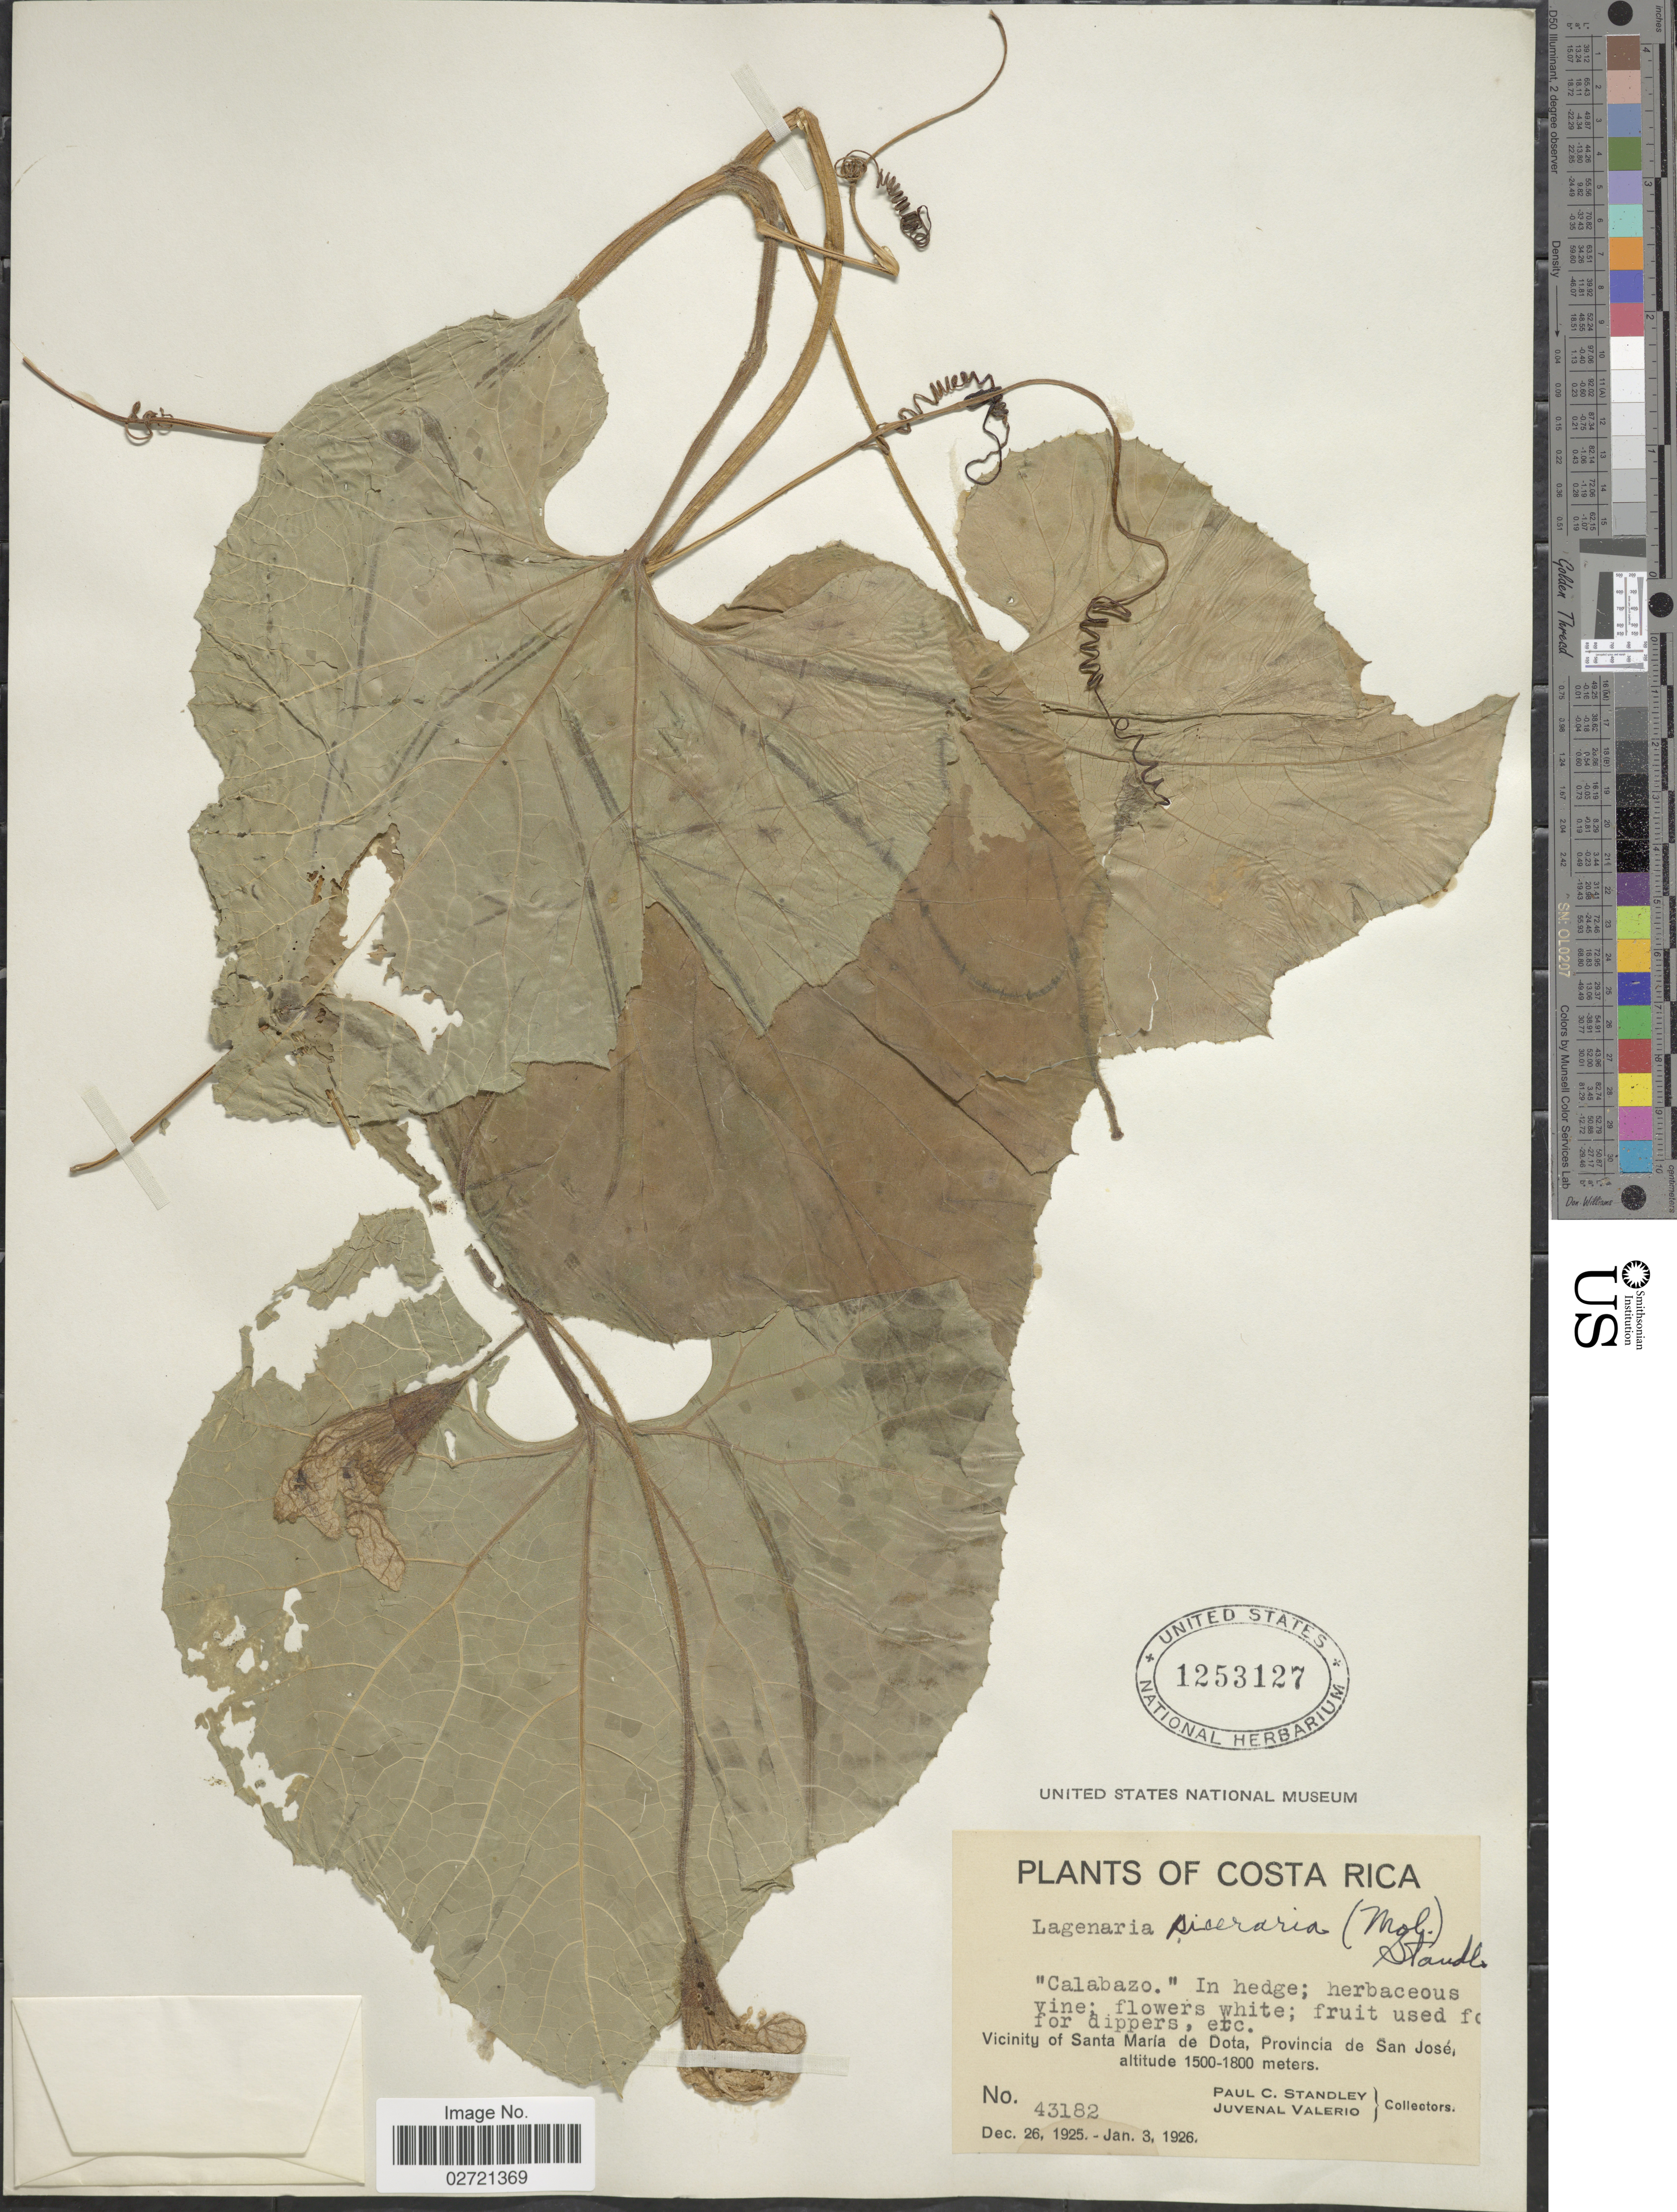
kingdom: Plantae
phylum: Tracheophyta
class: Magnoliopsida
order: Cucurbitales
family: Cucurbitaceae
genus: Lagenaria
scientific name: Lagenaria leucantha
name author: Rusby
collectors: P. C. Standley & J. Valerio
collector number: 43182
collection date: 1925-12-26/1926-01-03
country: Costa Rica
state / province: San José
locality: Vicinity of Santa Maria de Dota, Provincia de San Jose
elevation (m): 1500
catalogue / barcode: US 1253127